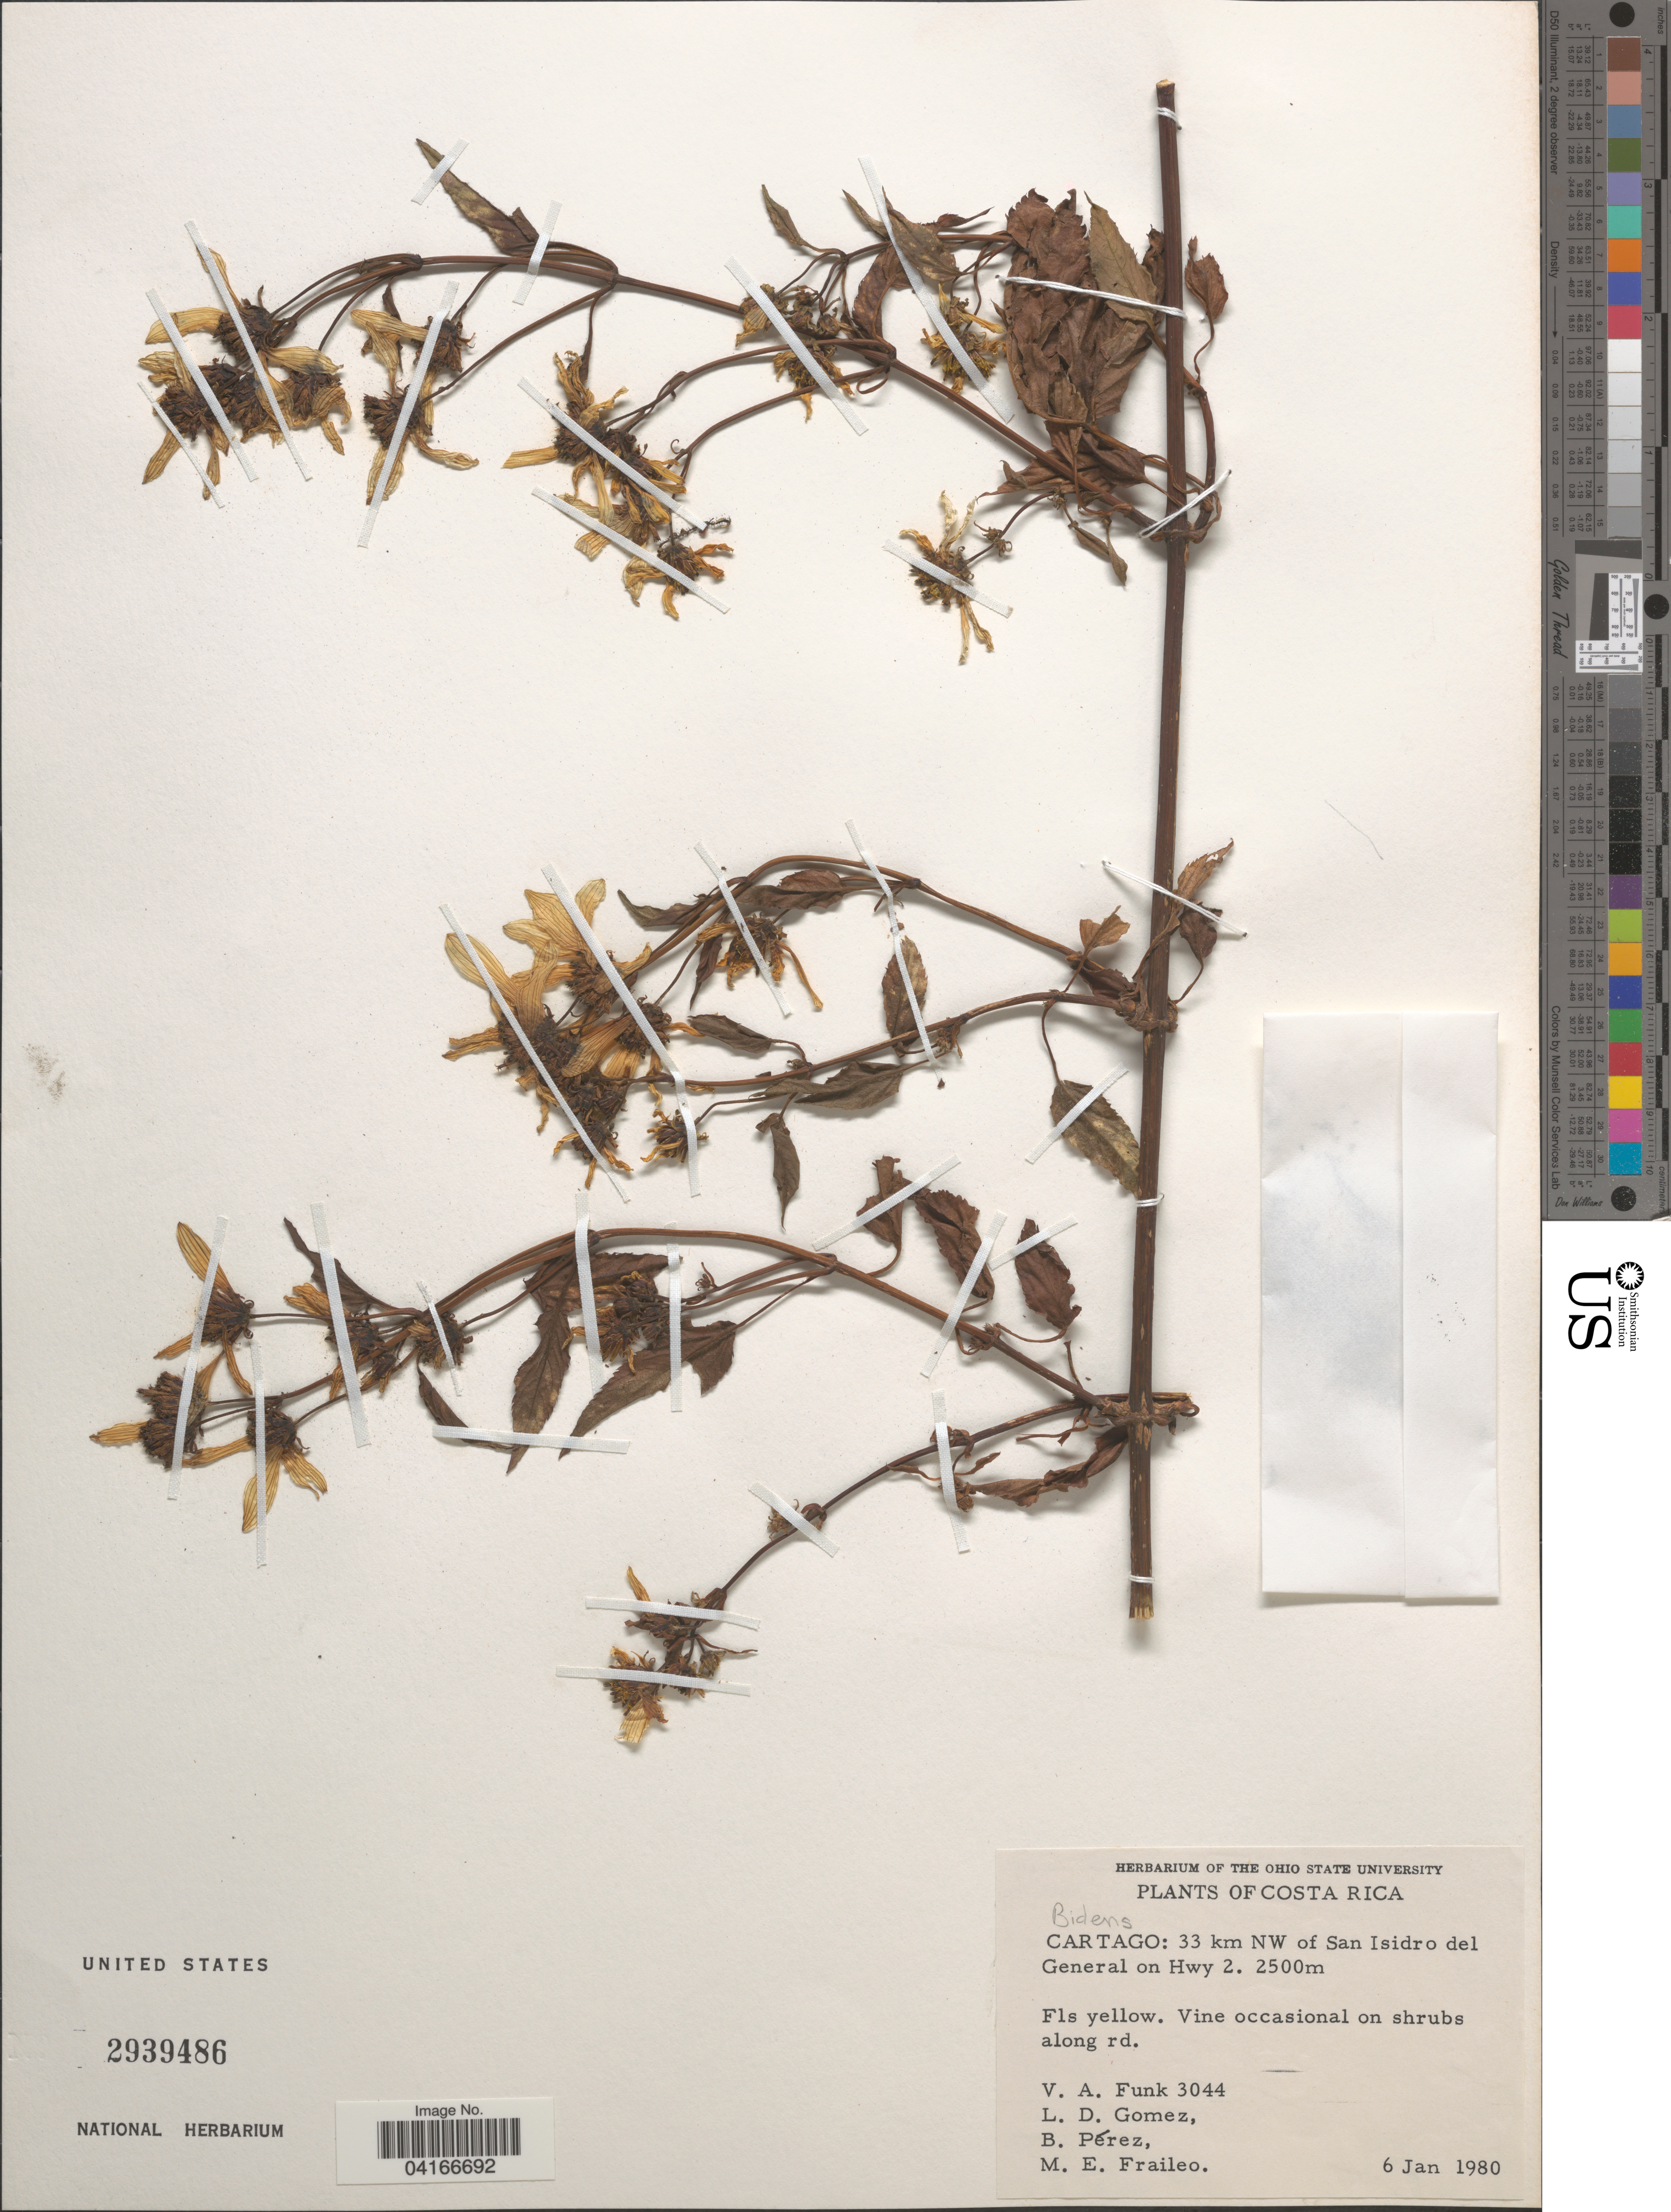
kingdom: Plantae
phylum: Tracheophyta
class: Magnoliopsida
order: Asterales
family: Asteraceae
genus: Bidens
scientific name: Bidens sp.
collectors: V. Funk, L. D. Gómez, B. Pérez & M. Fraileo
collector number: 3044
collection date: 1980-01-06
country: Costa Rica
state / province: Cartago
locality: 33 km NW of San Isidro del General on Hwy 2.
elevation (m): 2500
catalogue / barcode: US 2939486